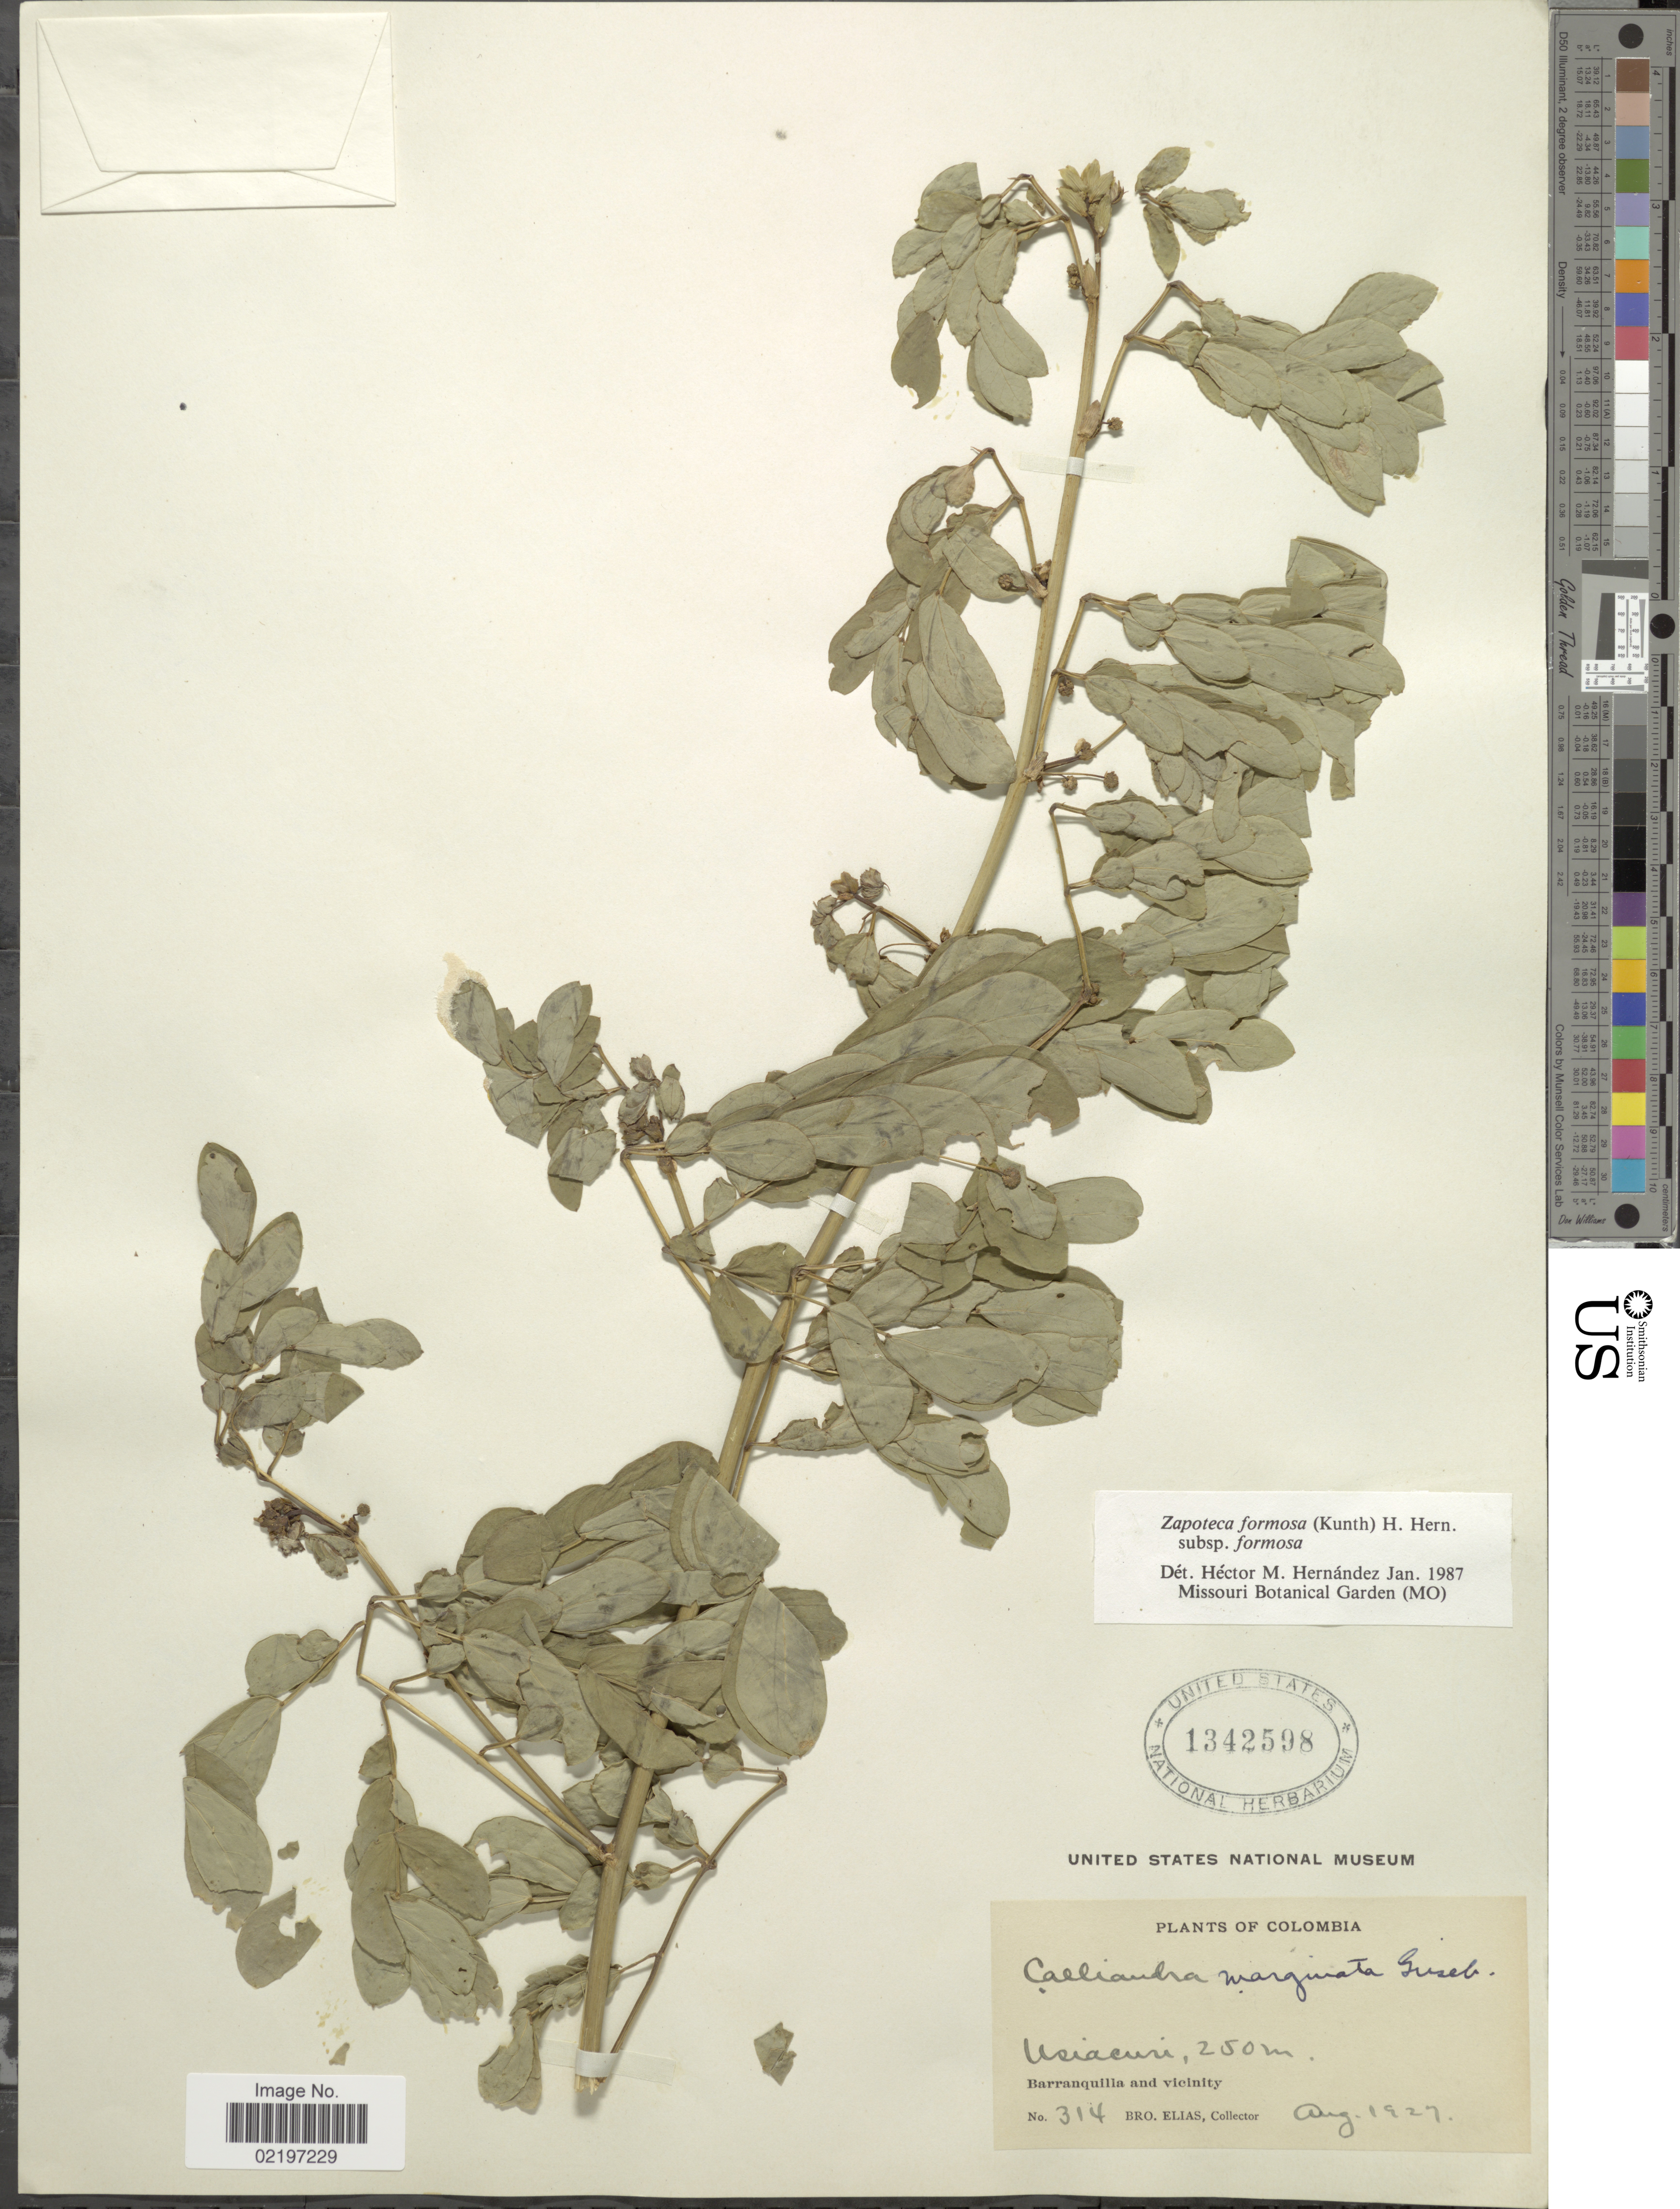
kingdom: Plantae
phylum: Tracheophyta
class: Magnoliopsida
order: Fabales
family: Fabaceae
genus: Zapoteca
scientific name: Zapoteca formosa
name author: (Kunth) H.M. Hern.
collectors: Bro. Elias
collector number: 314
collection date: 1927-08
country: Colombia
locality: Usiacuri, Barranquilla and vicinity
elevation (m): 250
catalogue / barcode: US 1342598